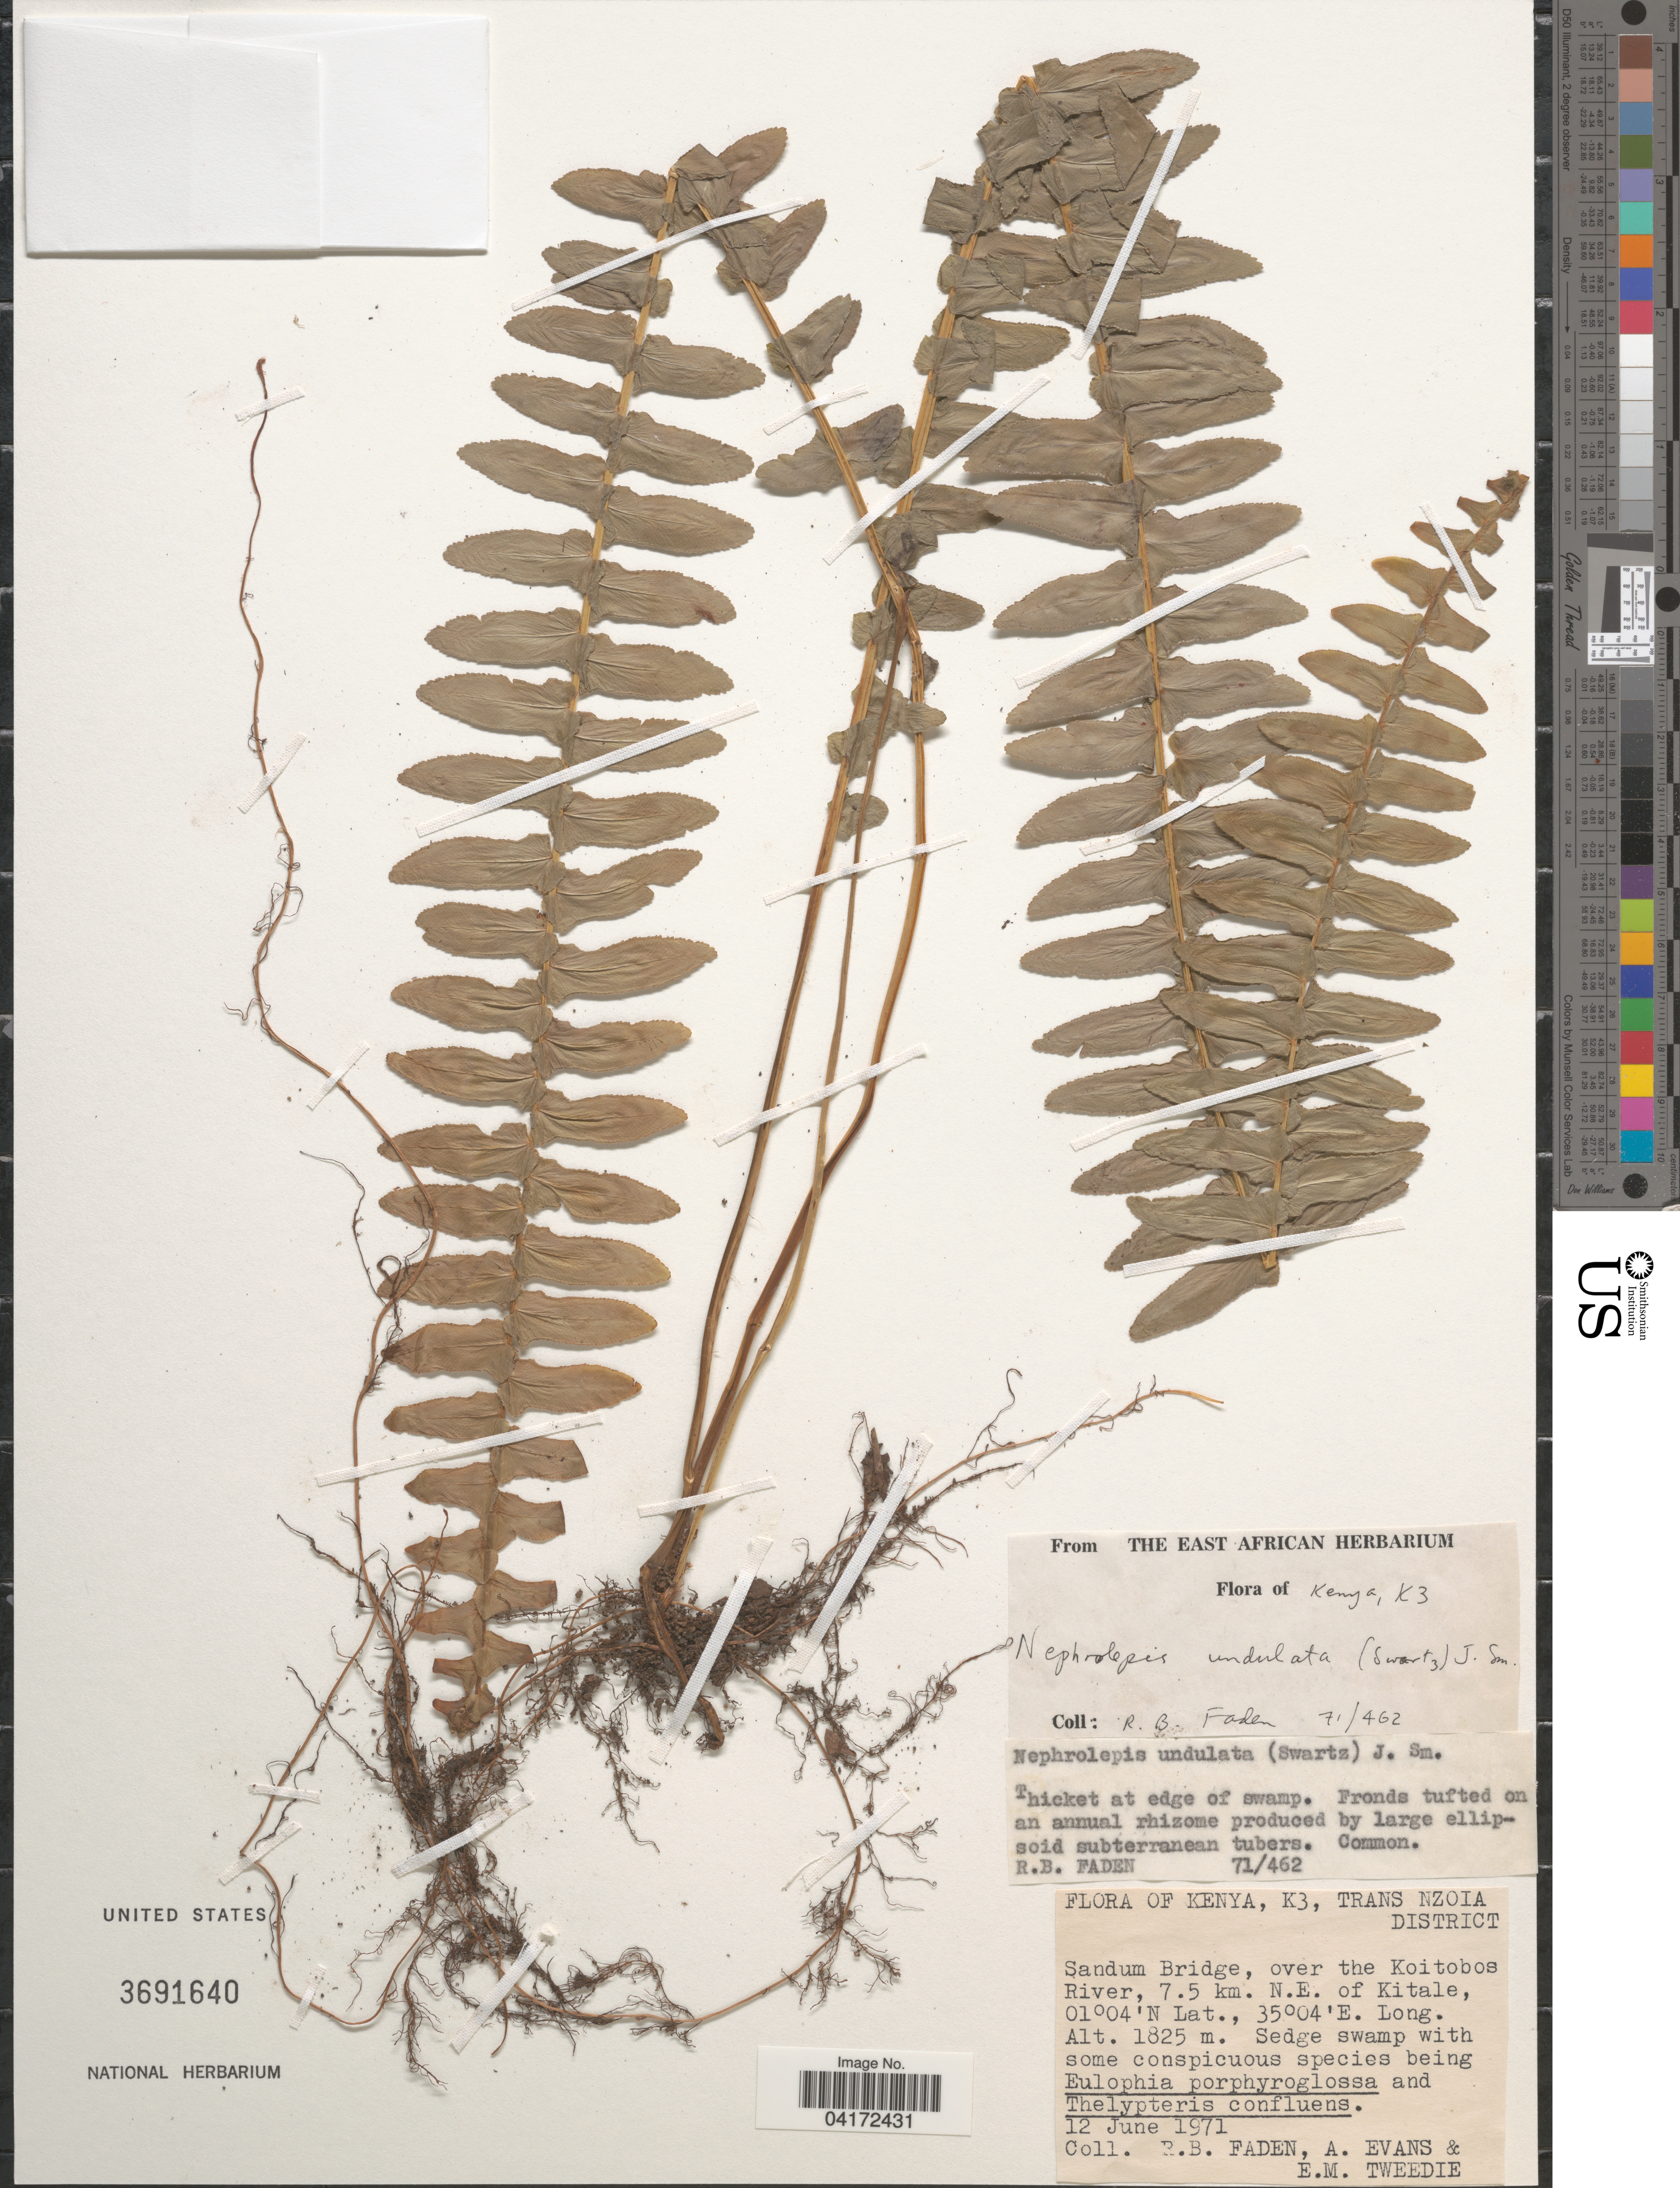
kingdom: Plantae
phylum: Tracheophyta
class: Polypodiopsida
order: Polypodiales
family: Nephrolepidaceae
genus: Nephrolepis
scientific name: Nephrolepis undulata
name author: J. Sm.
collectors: R. B. Faden, A. Evans & E. Tweedie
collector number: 71/462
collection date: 1971-06-12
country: Kenya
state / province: Trans Nzoia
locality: K3, Trans Nzoia District. Sandum Bridge, over the Koitobos River, 7.5 km. N.E. of Kitale.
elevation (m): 1825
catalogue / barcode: US 3691640